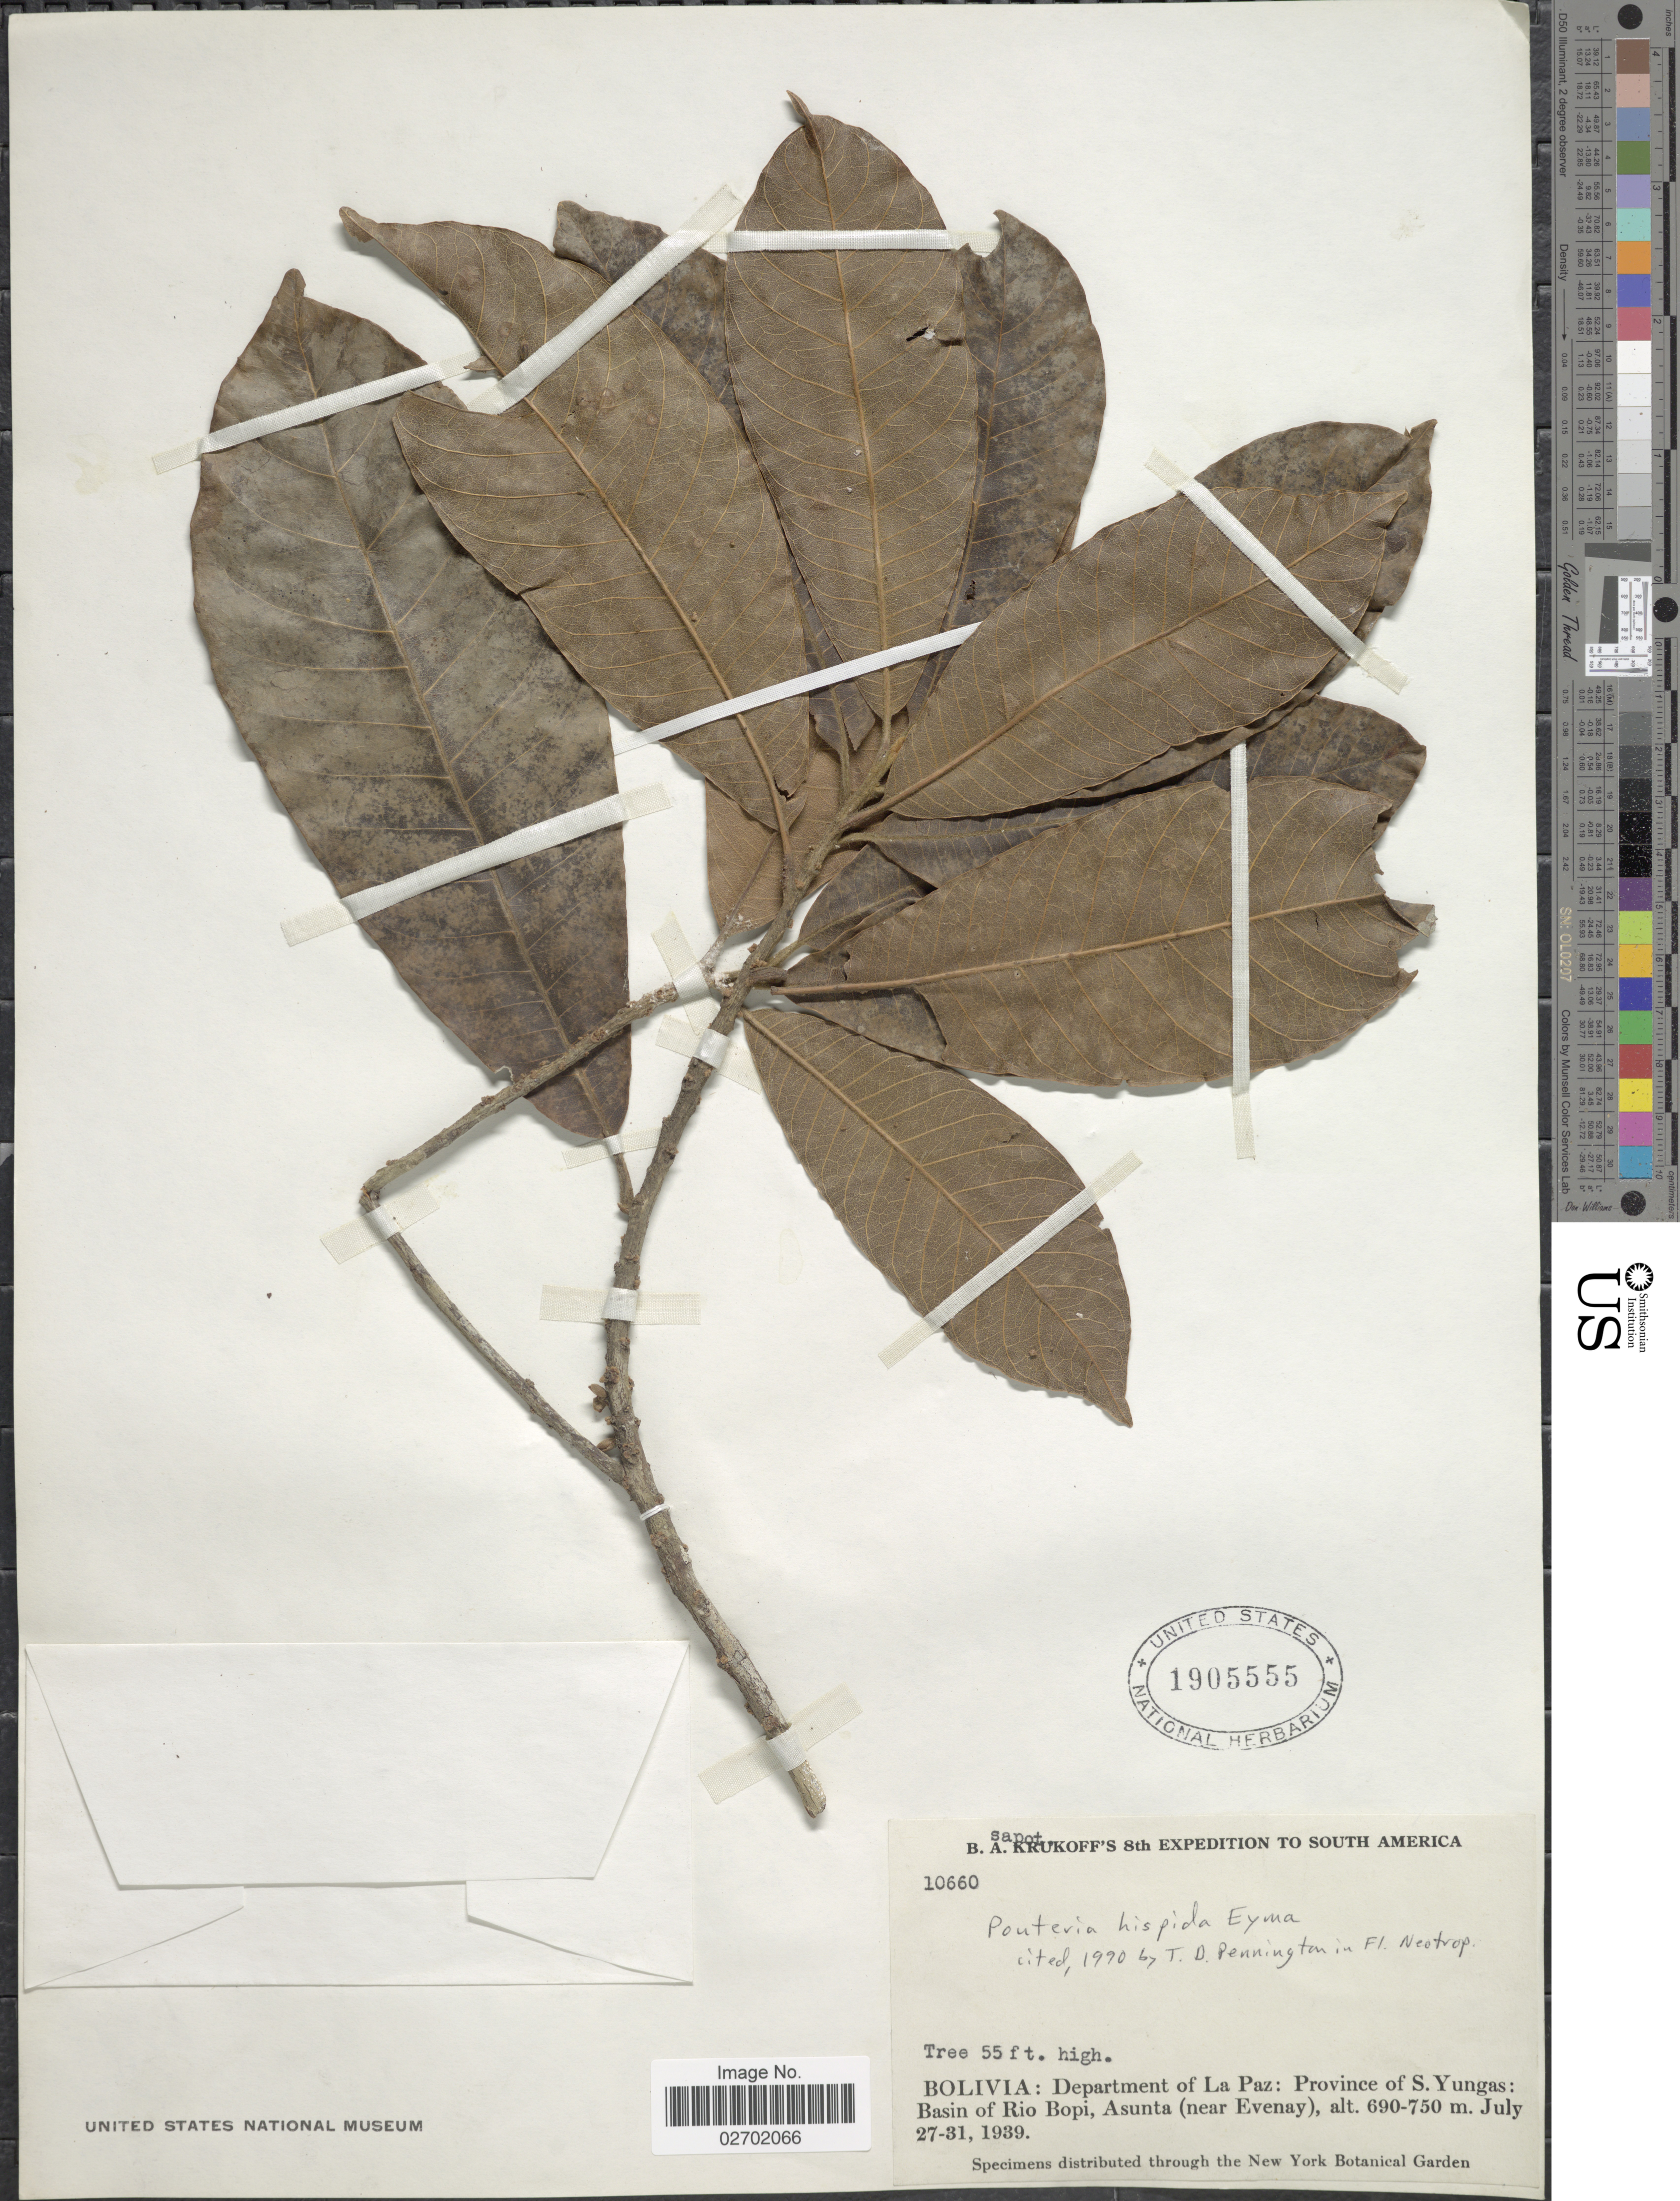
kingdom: Plantae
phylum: Tracheophyta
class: Magnoliopsida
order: Ericales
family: Sapotaceae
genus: Pouteria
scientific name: Pouteria hispida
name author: Eyma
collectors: B. A. Krukoff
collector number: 10600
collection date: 1939-07-27/1939-07-31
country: Bolivia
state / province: La Paz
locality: Department of La Paz: Province of S. Yungas: Basin of Rio Bopi, Asunta (near Evenay)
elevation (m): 690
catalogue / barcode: US 1905555